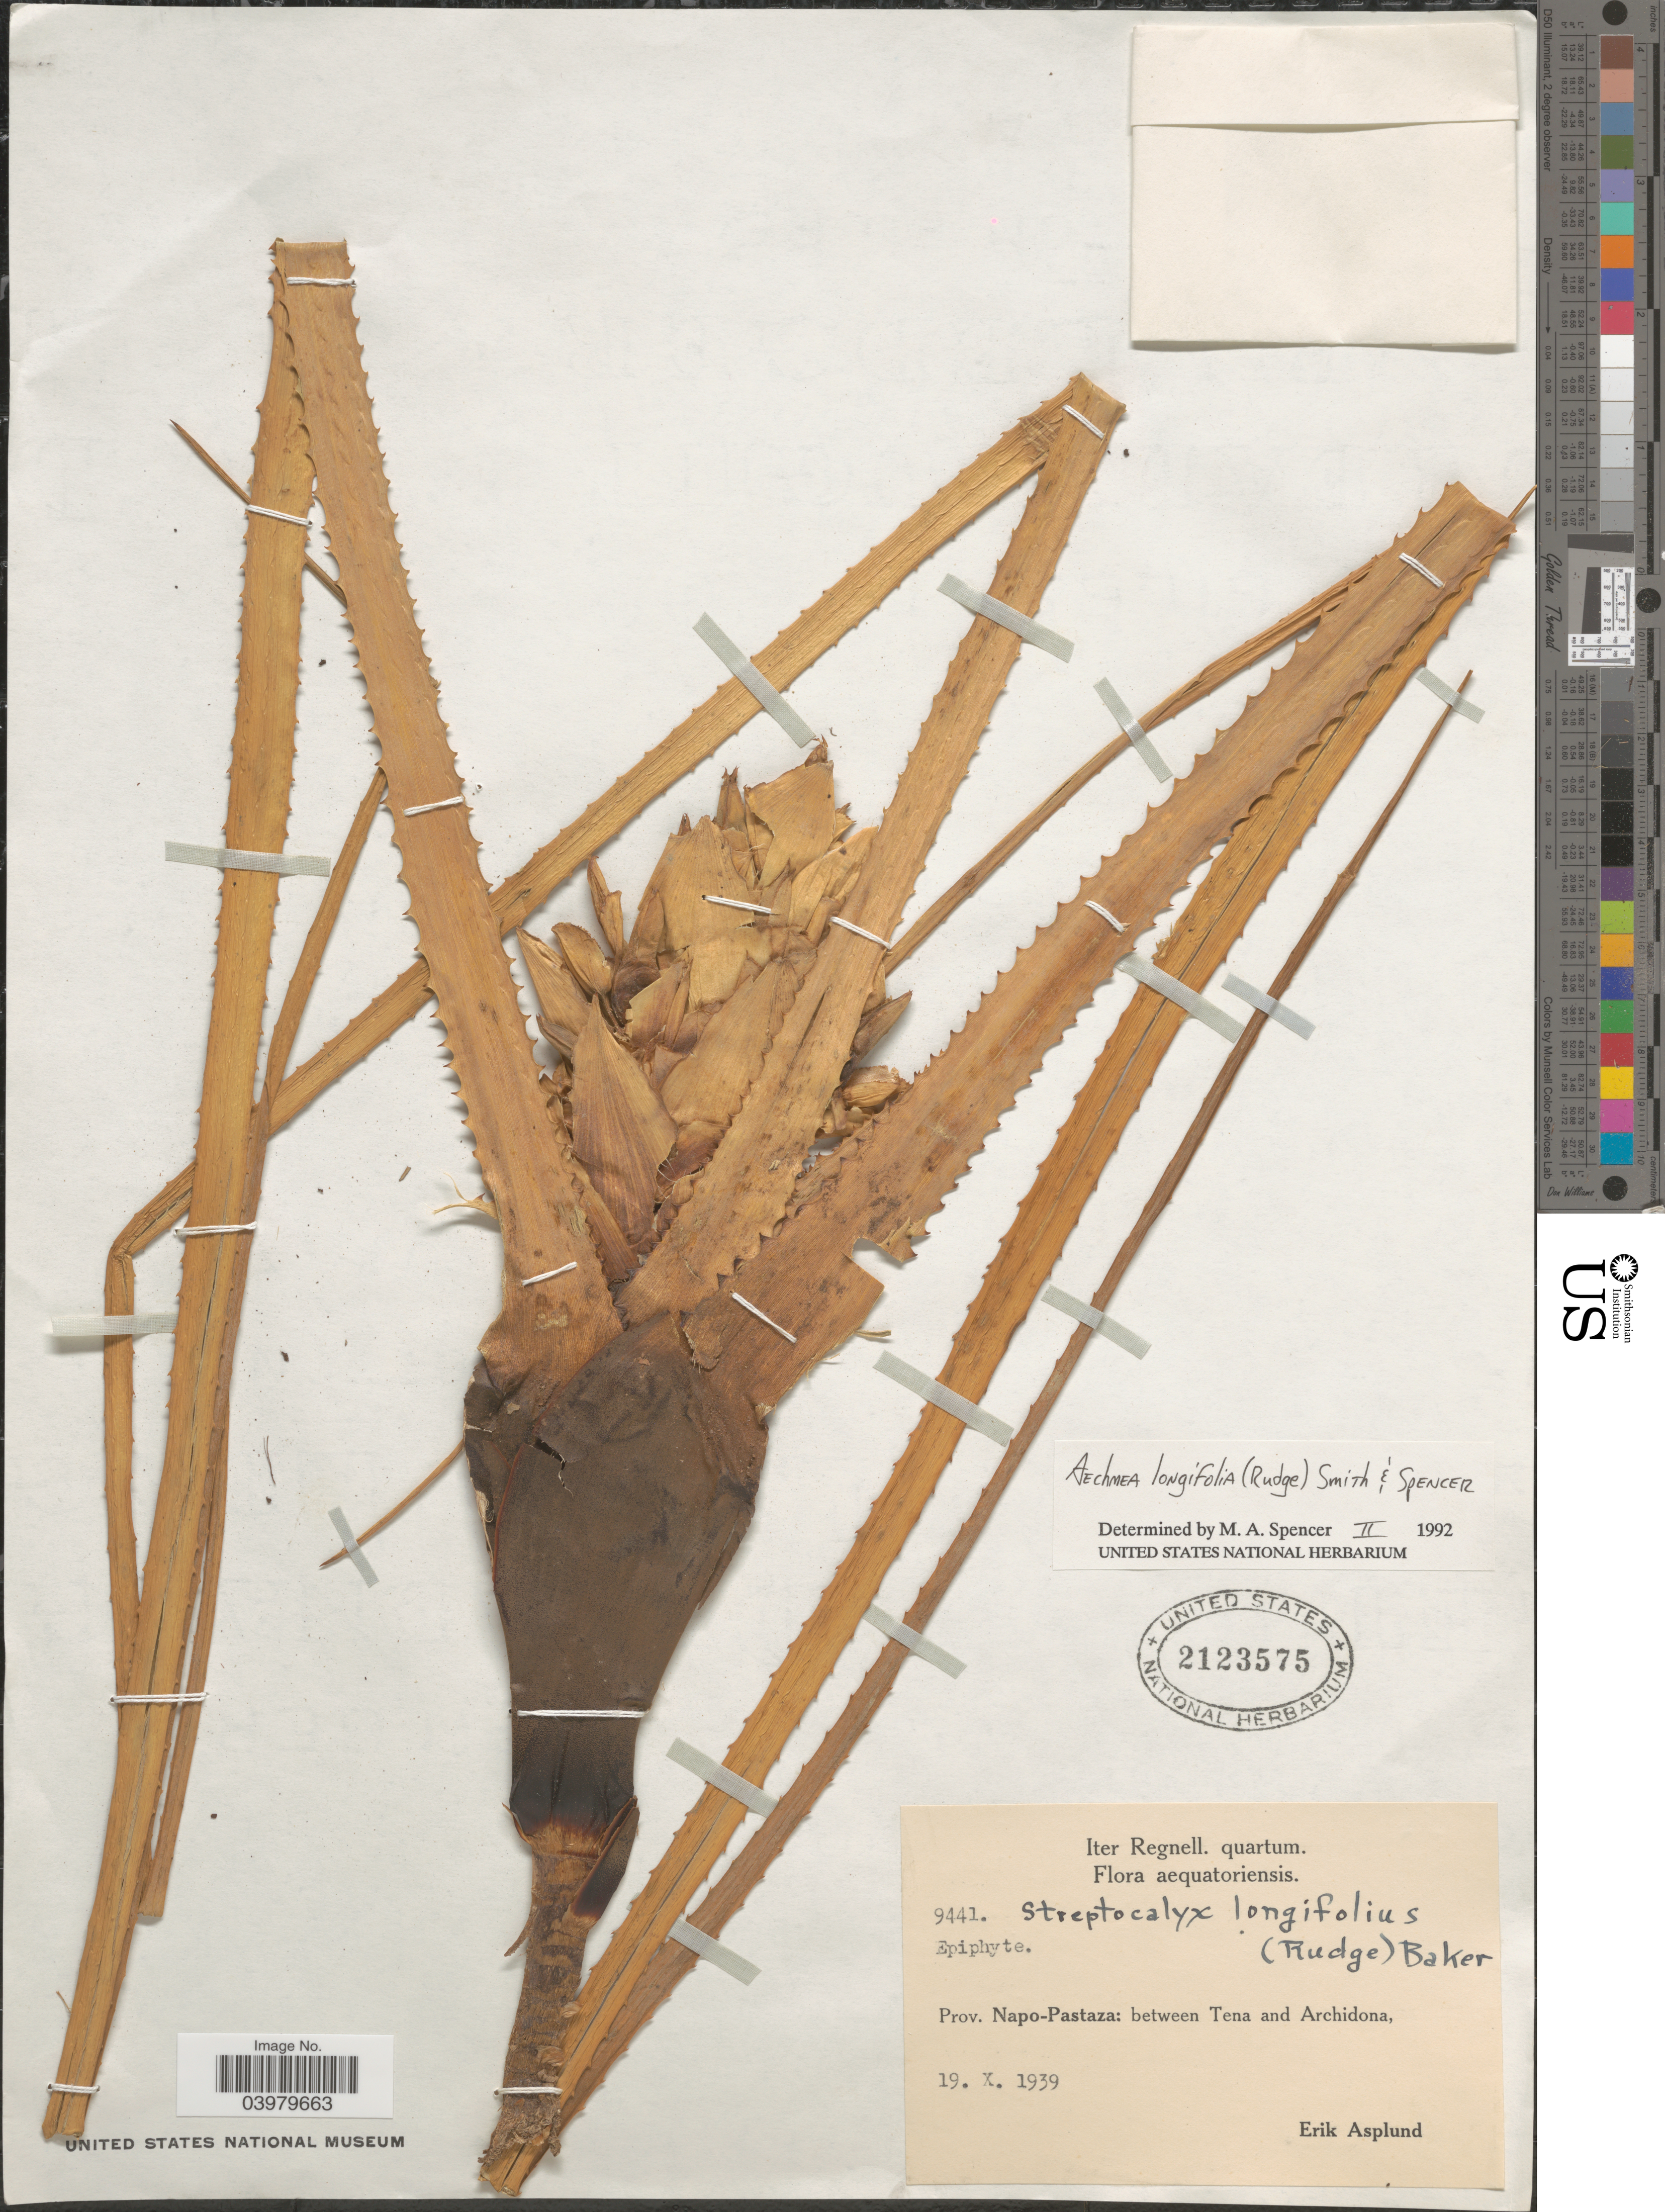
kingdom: Plantae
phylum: Tracheophyta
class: Liliopsida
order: Poales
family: Bromeliaceae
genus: Aechmea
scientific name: Aechmea longifolia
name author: (Rudge) L.B. Sm. & M.A. Spencer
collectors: E. Asplund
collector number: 9441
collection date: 1939-10-19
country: Ecuador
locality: Prov. Napo-Pastaza: between Tena and Archidona.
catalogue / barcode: US 2123575